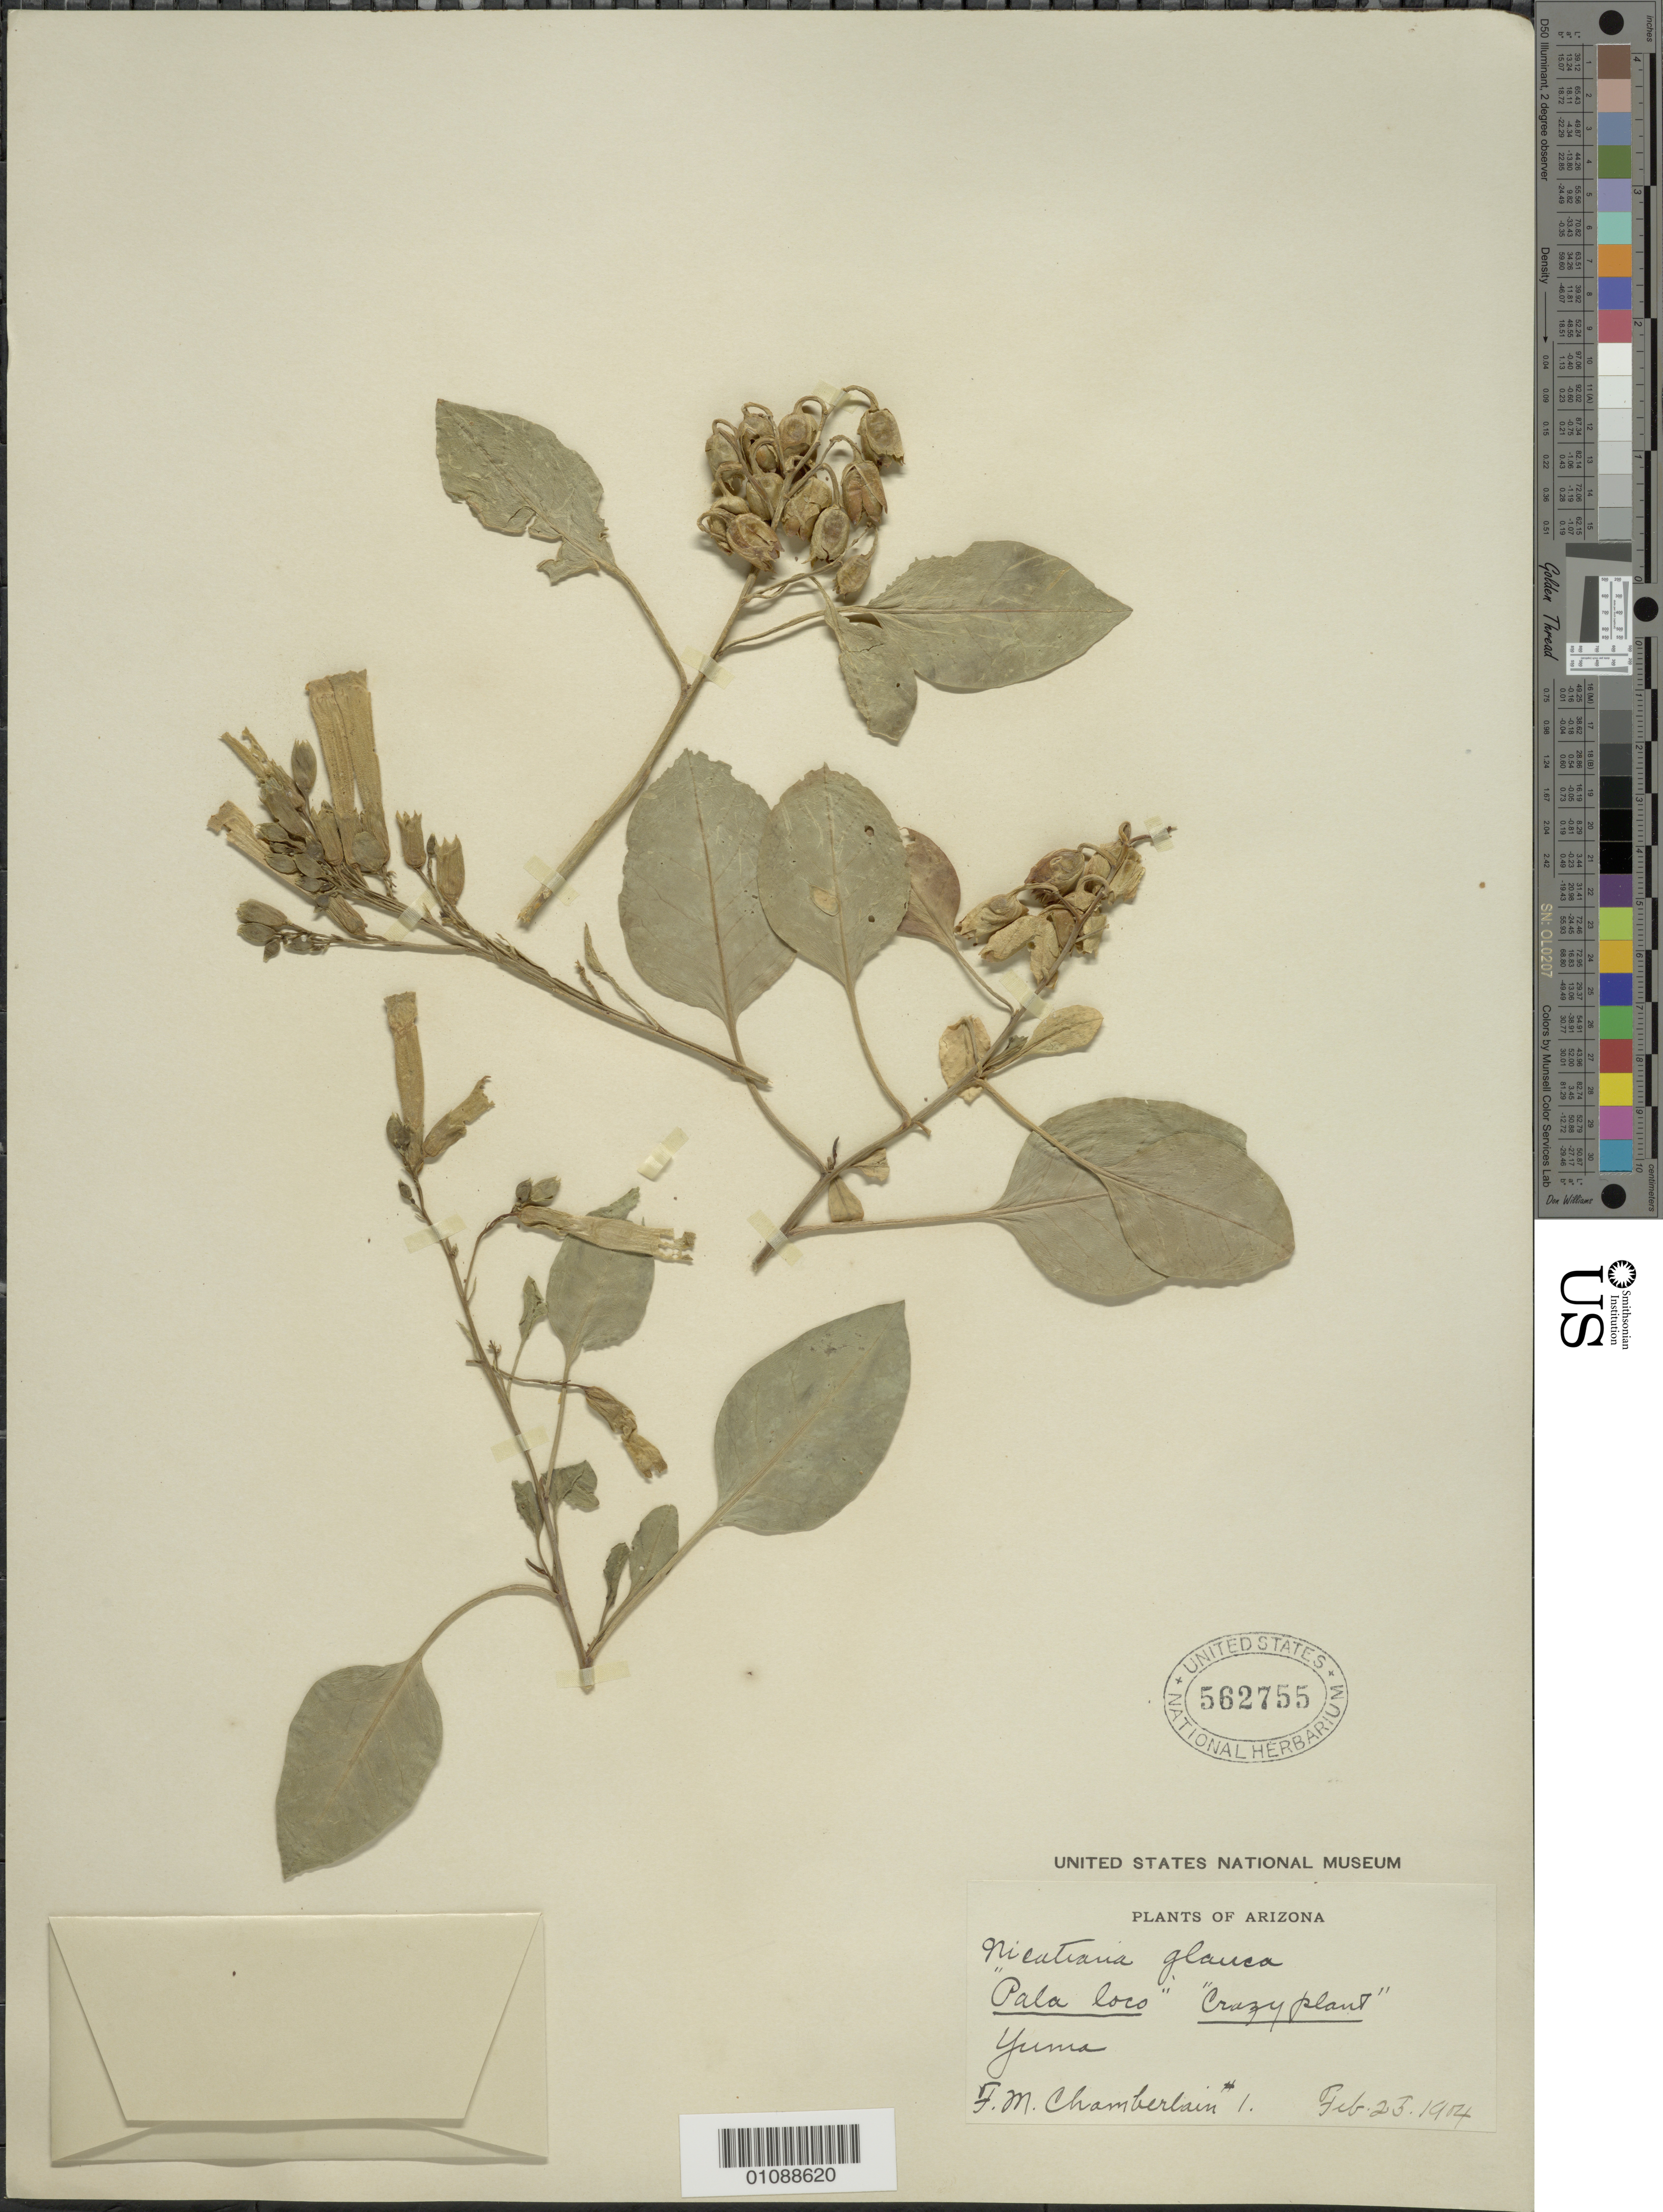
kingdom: Plantae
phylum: Tracheophyta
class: Magnoliopsida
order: Solanales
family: Solanaceae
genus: Nicotiana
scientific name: Nicotiana glauca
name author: Graham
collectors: F. Chamberlain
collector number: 1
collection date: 1904-02-25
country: United States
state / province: Arizona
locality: Yuma.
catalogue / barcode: US 562755